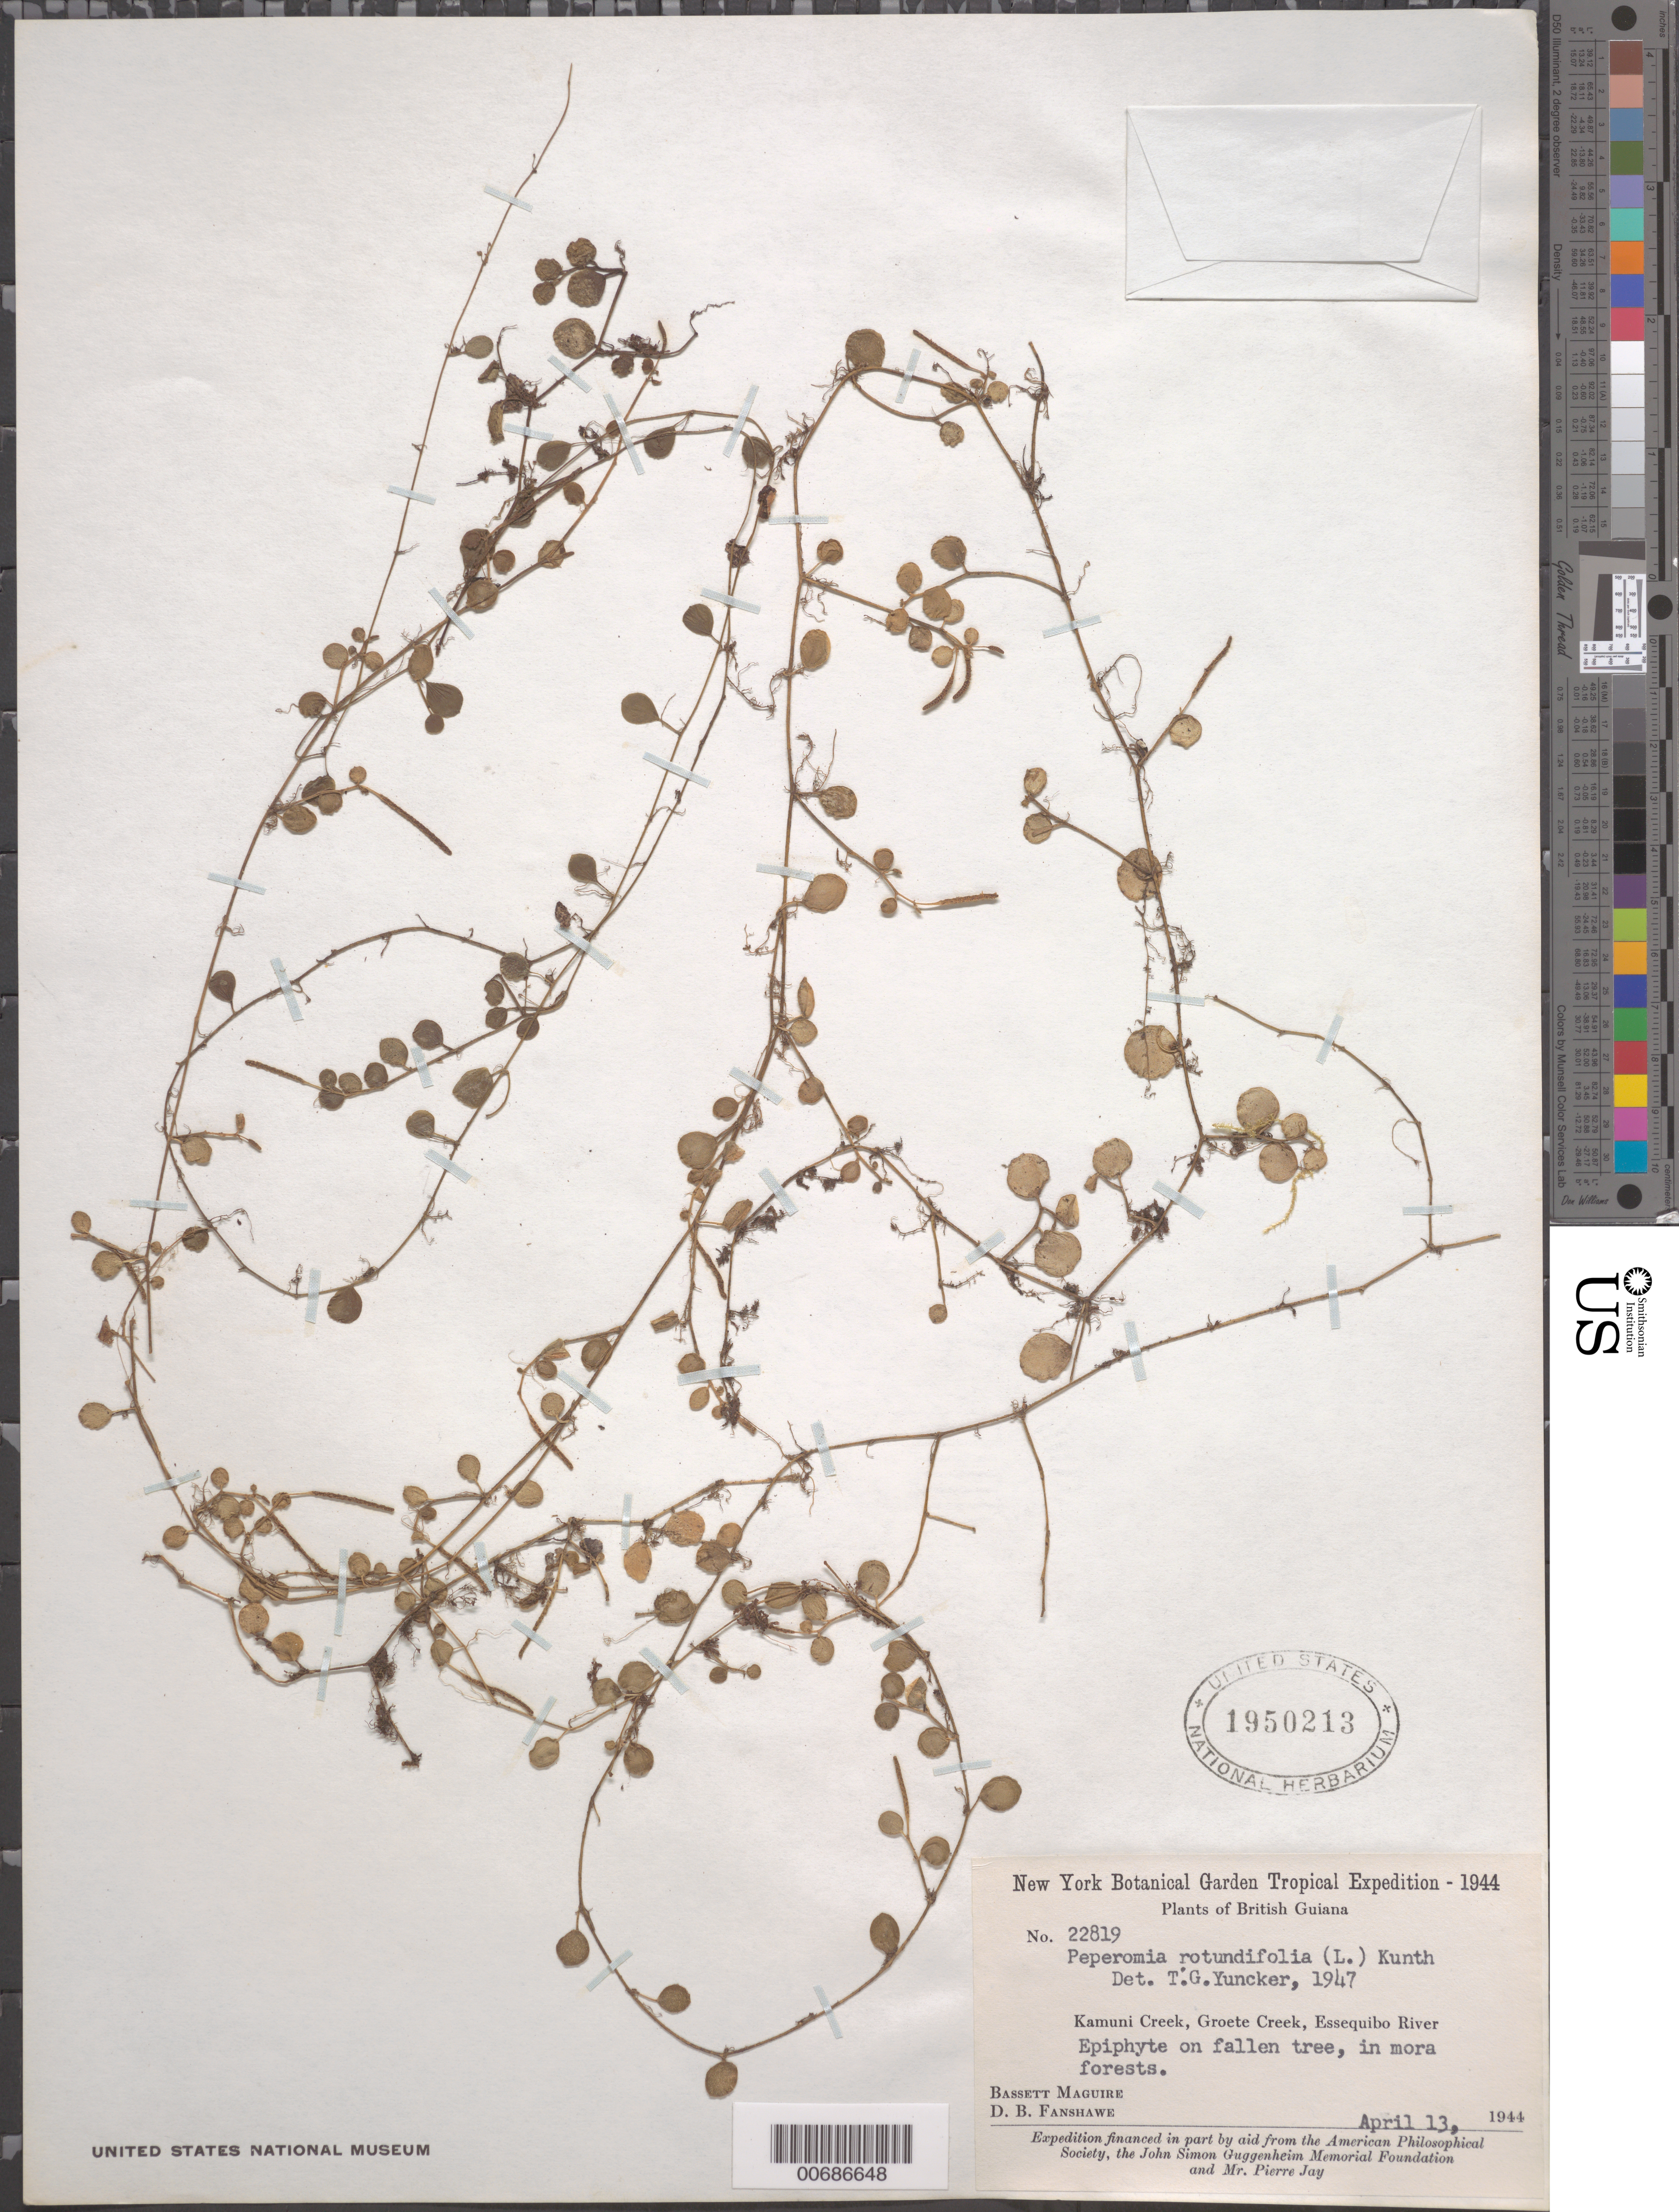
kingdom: Plantae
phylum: Tracheophyta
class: Magnoliopsida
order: Piperales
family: Piperaceae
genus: Peperomia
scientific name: Peperomia rotundifolia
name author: (L.) Kunth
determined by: Yuncker, T. G.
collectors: B. Maguire & D. B. Fanshawe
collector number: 22819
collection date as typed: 13-Apr-44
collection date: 1944-04-13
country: Guyana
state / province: Essequibo Isl-W. Demerara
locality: Kamuni Creek, Groete Creek, Essequibo River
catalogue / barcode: US 1950213